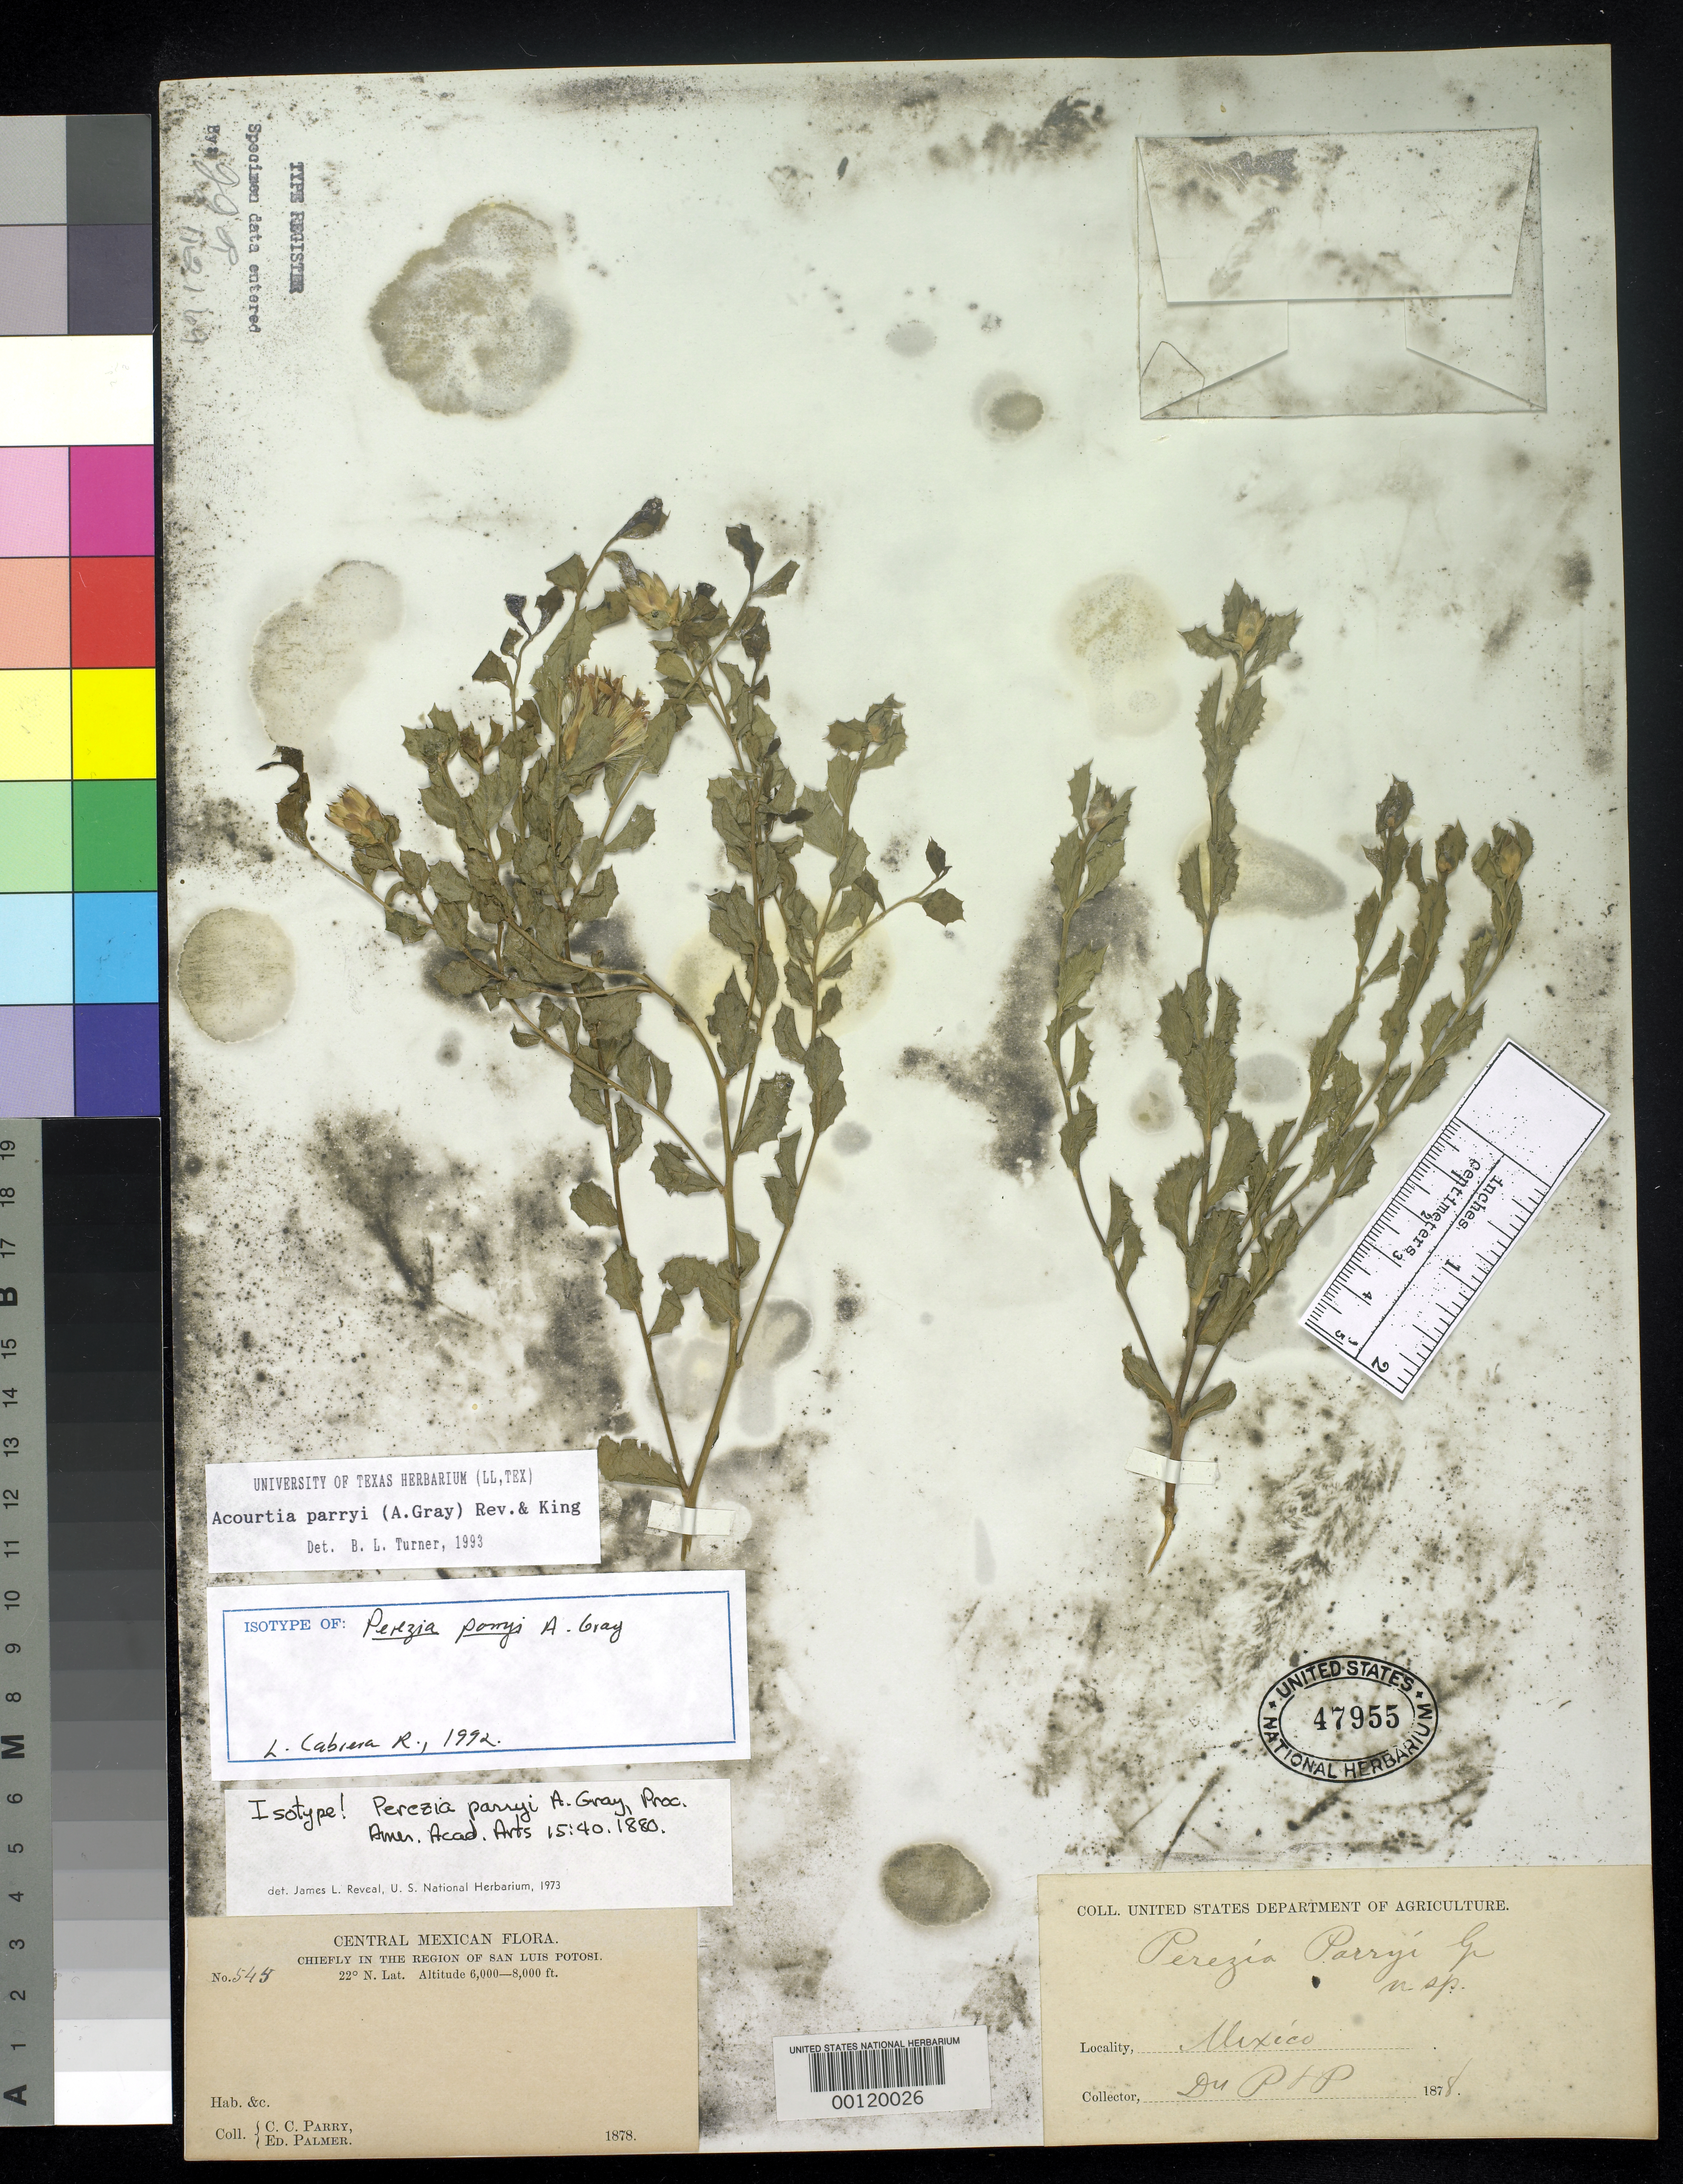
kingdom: Plantae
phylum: Tracheophyta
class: Magnoliopsida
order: Asterales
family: Asteraceae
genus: Perezia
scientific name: Perezia parryi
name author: A. Gray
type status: Isotype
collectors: C. C. Parry & E. Palmer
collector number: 545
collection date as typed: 1878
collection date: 1878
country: Mexico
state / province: San Luis Potosi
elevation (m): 1829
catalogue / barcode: US 47955